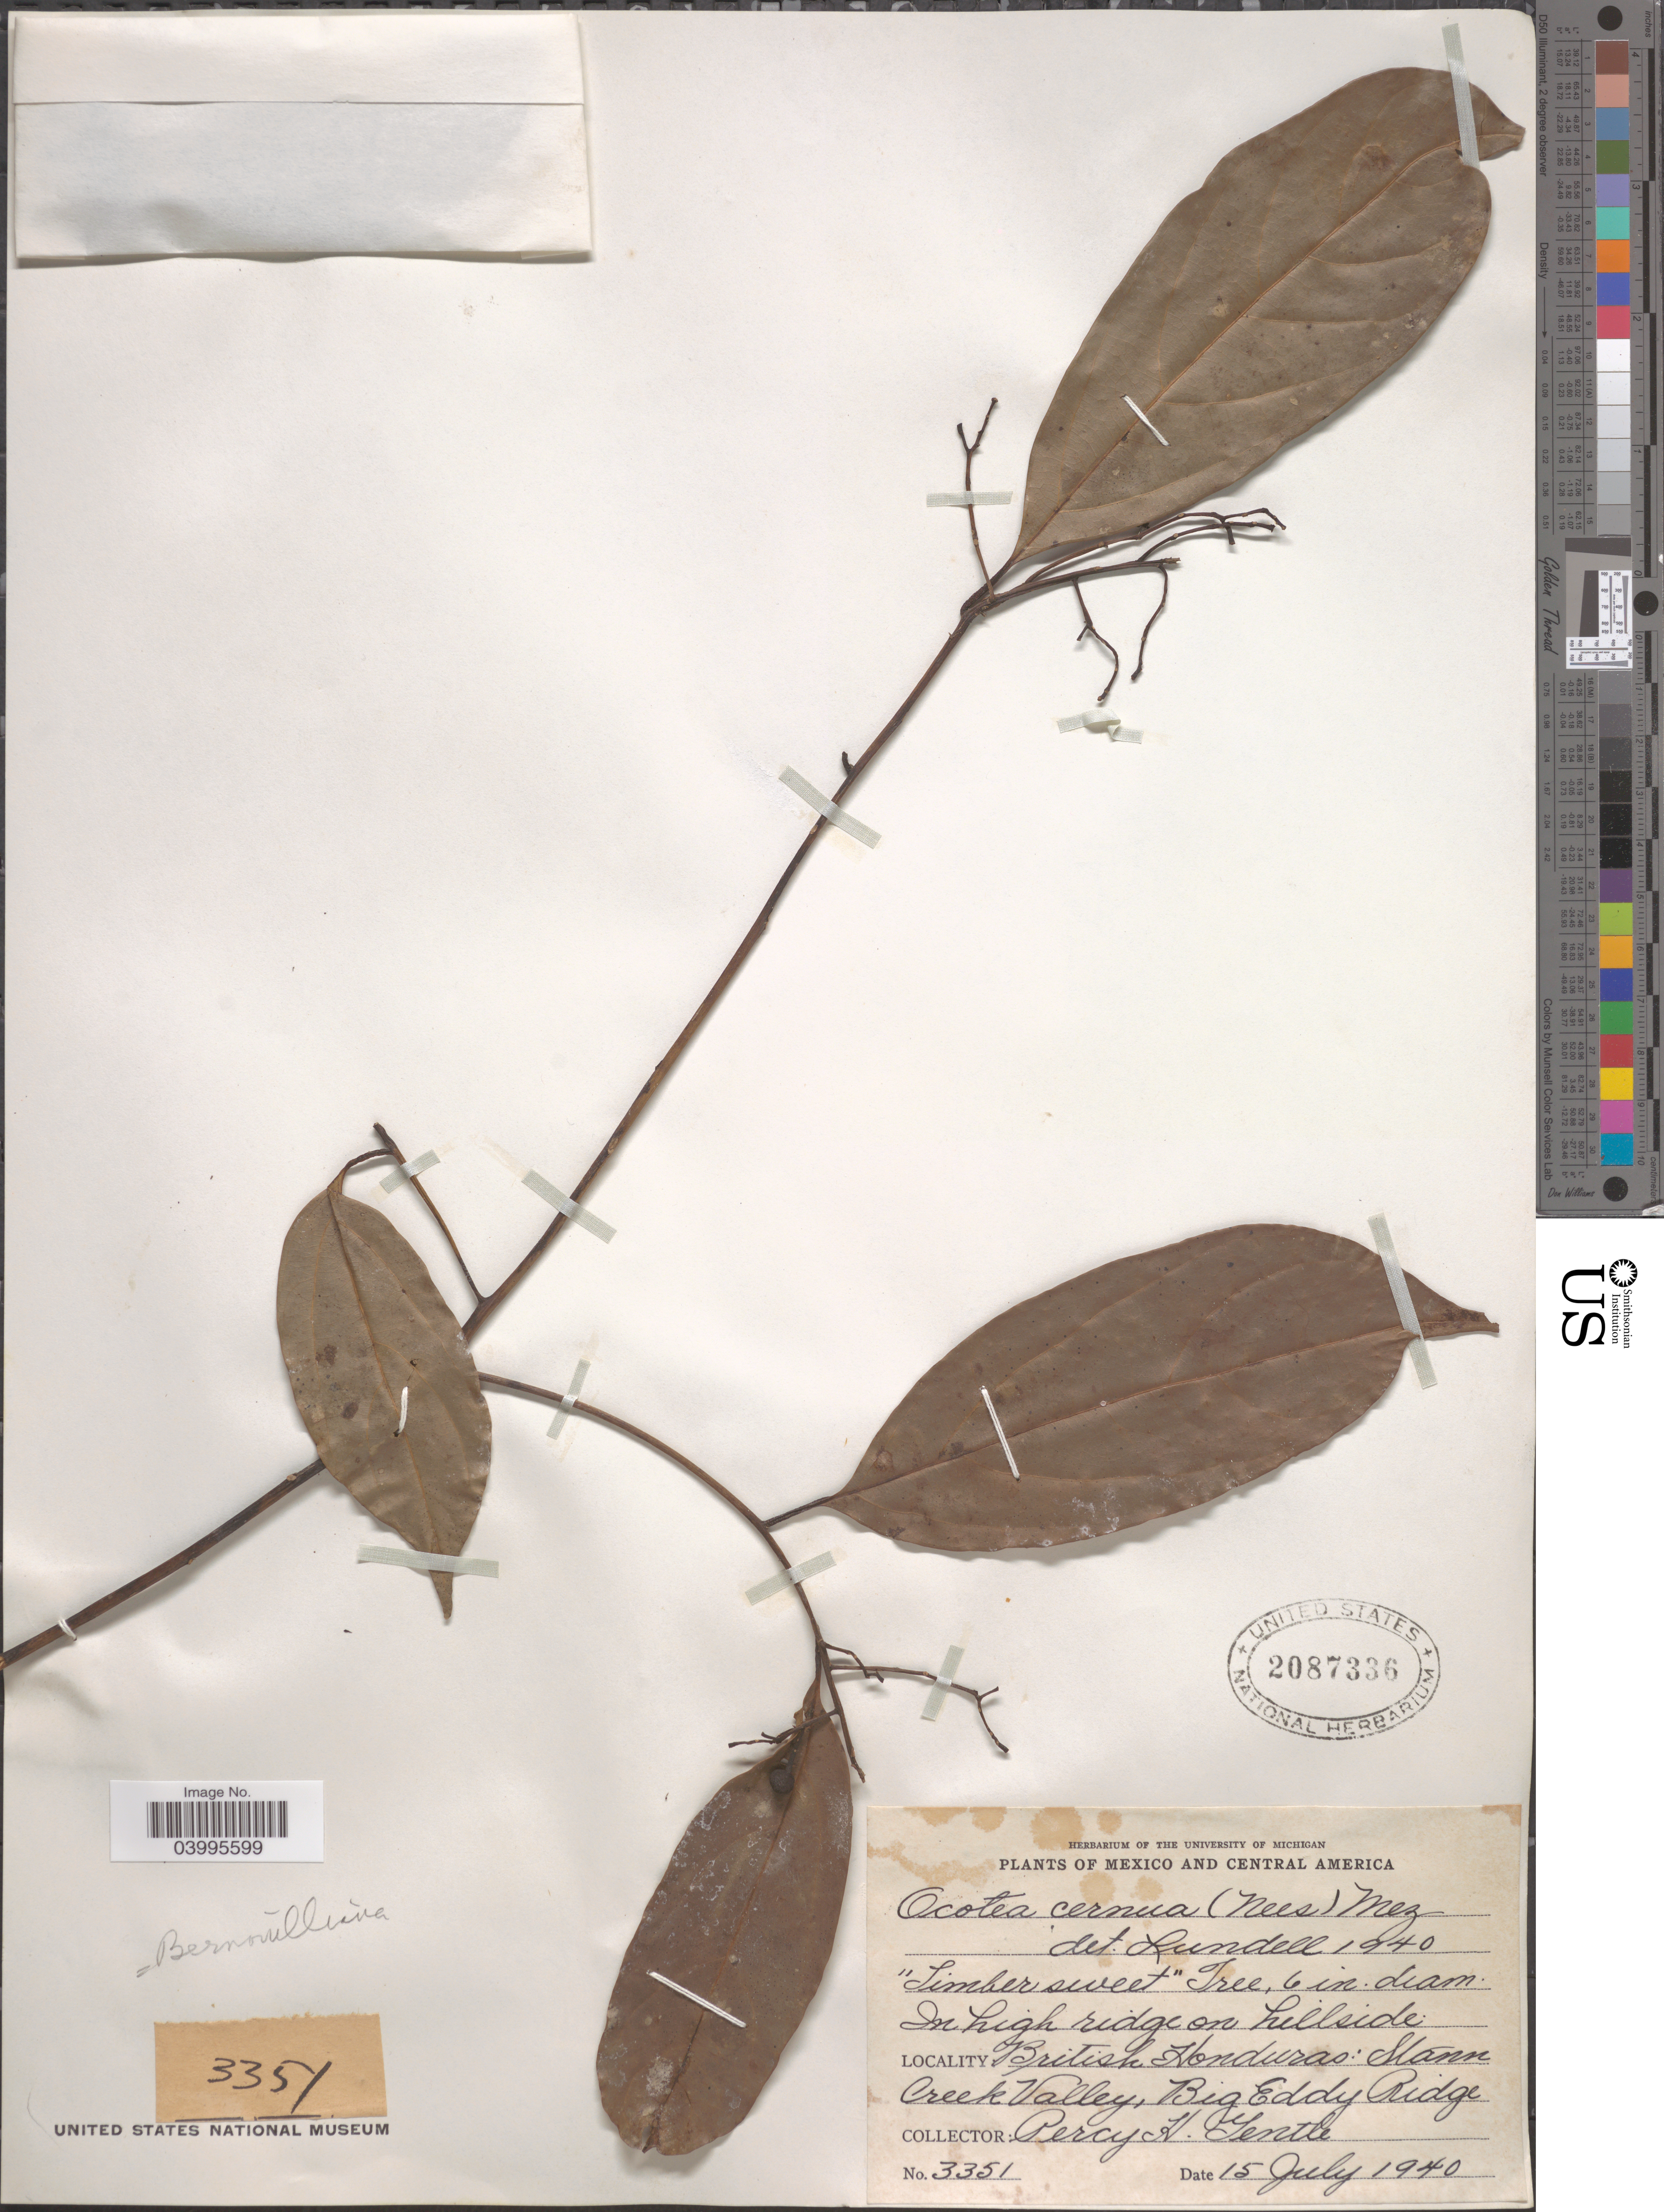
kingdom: Plantae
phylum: Tracheophyta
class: Magnoliopsida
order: Laurales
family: Lauraceae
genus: Ocotea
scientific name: Ocotea cernua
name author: (Nees) Mez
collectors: P. H. Gentle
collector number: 3351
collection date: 1940-07-15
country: Belize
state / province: Stann Creek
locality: British Honduras: Stann Creek Valley, Big Eddy Ridge.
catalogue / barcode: US 2087336